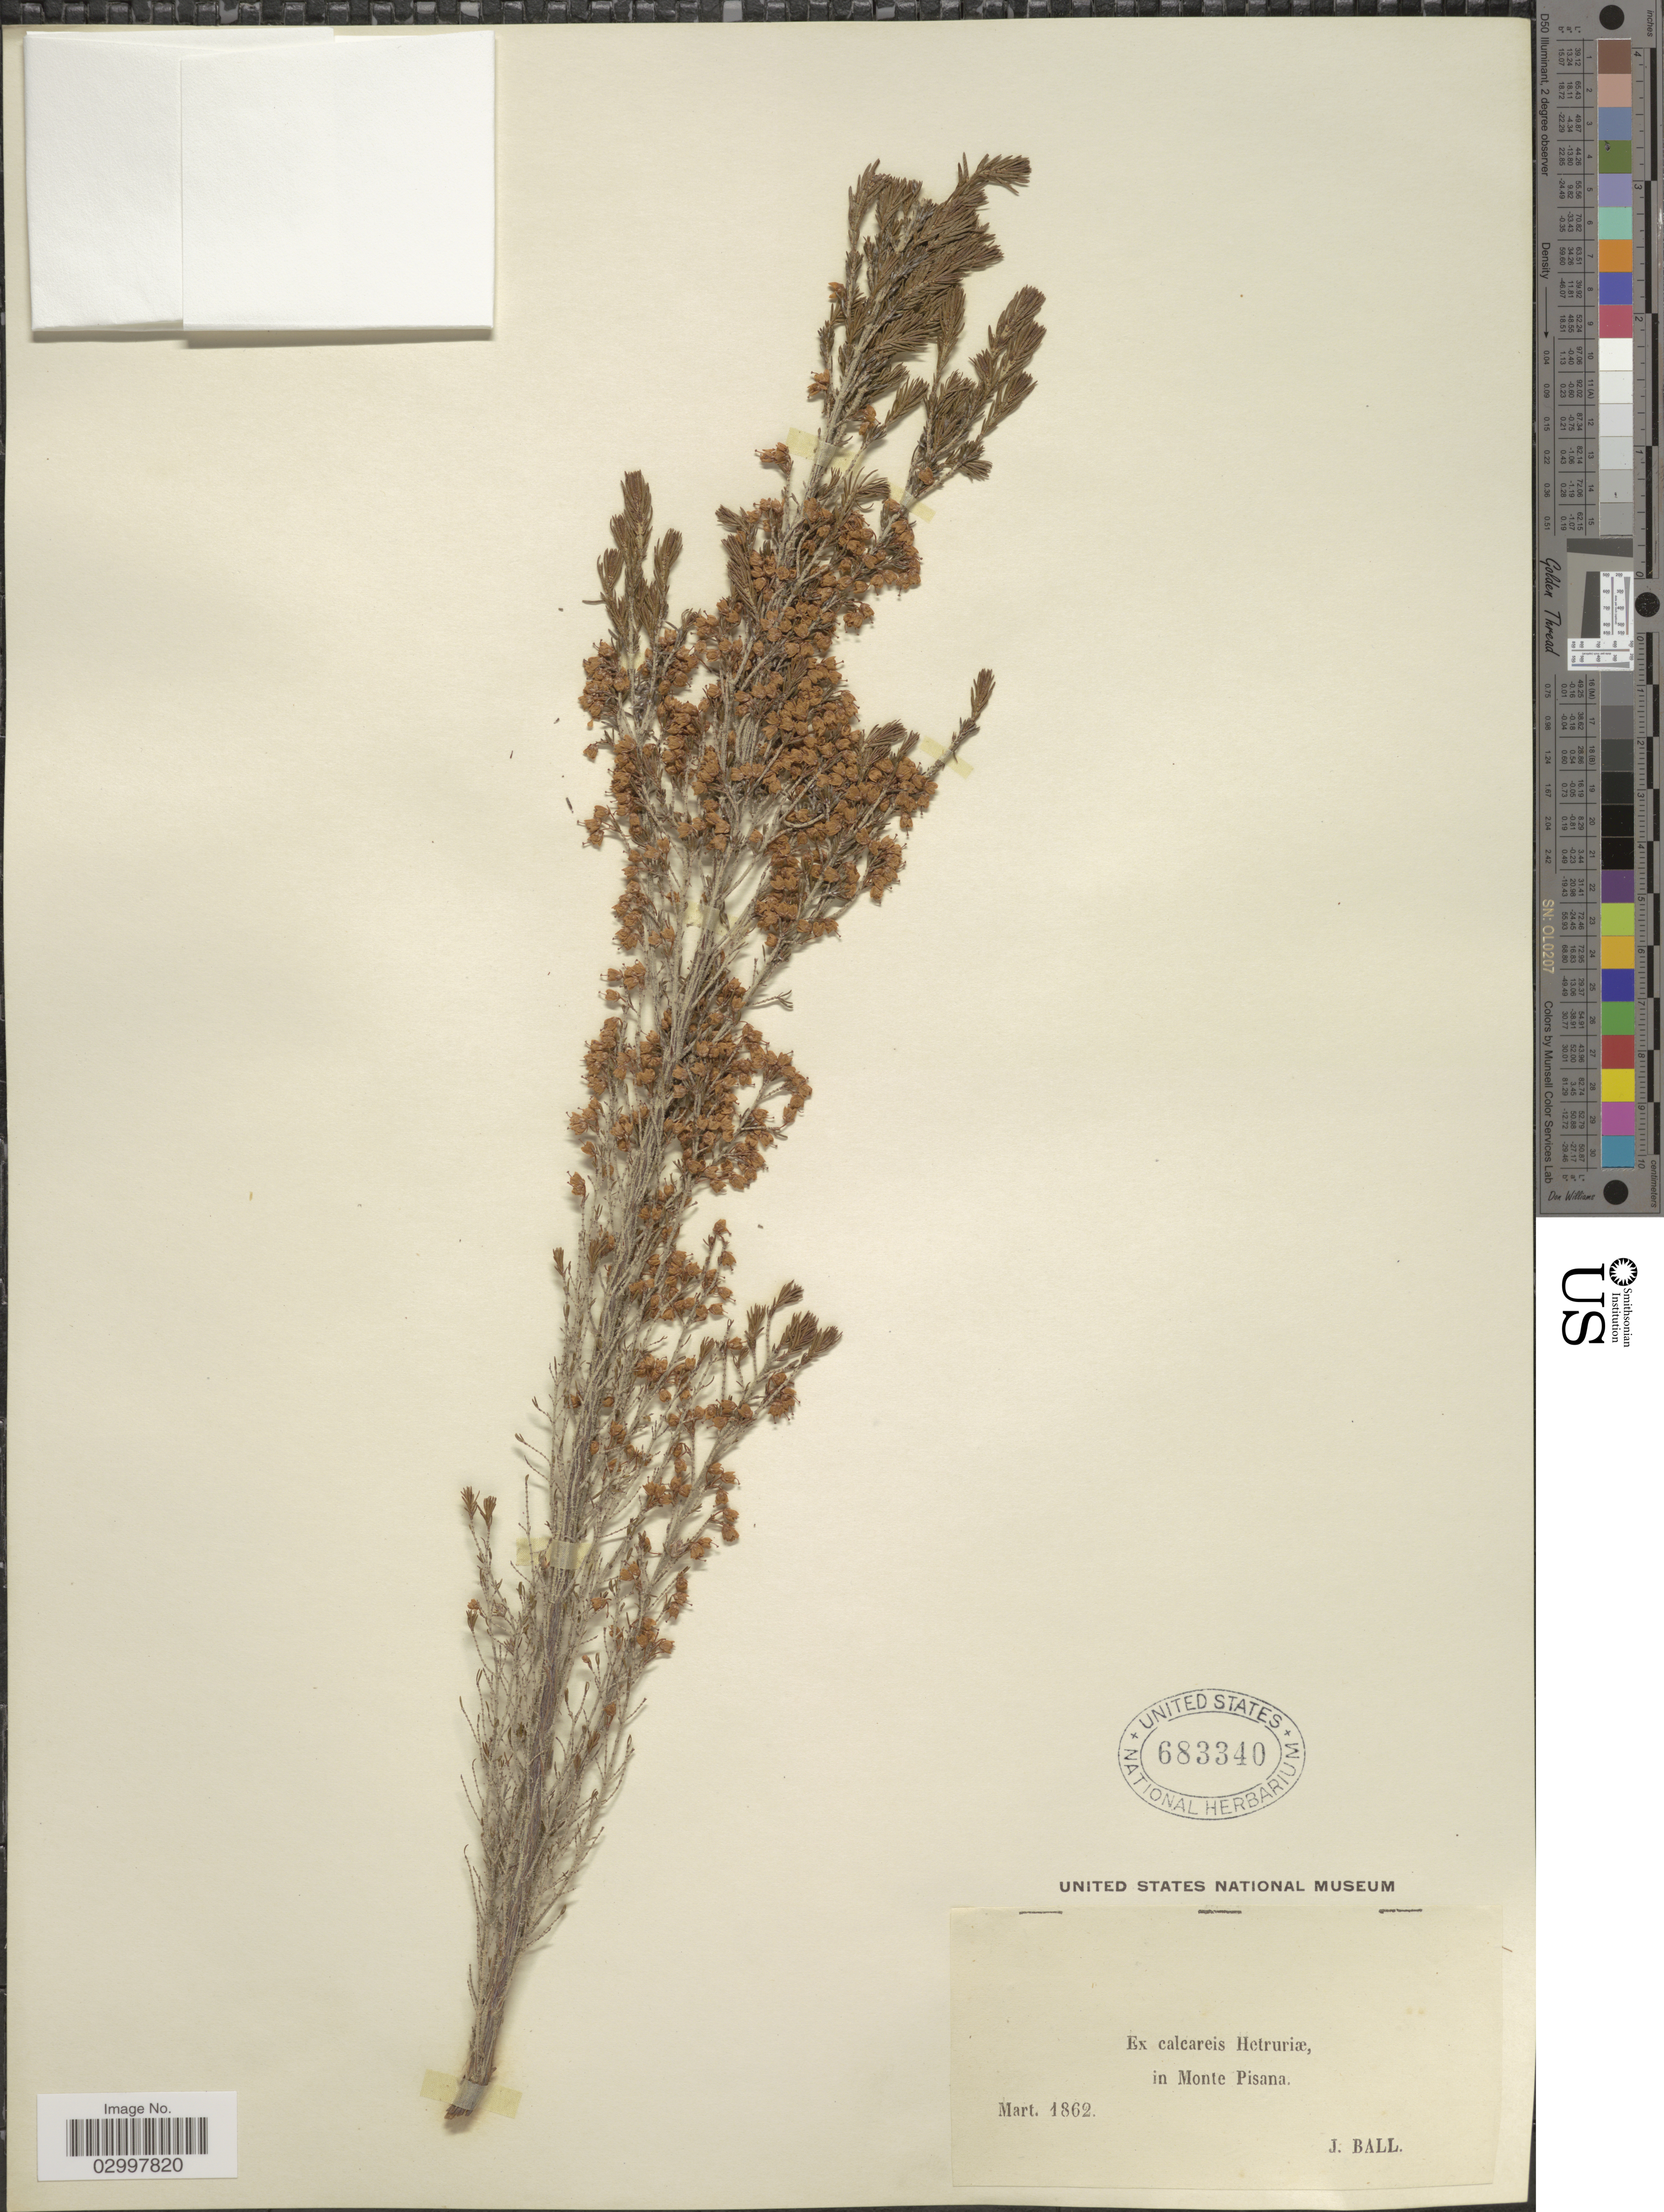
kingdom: Plantae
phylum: Tracheophyta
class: Magnoliopsida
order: Ericales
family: Ericaceae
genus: Erica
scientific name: Erica sp.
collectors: J. Ball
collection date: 1862-03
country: Italy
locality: Ex calcareis Hetruriæ, in Monte Pisana.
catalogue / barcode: US 683340